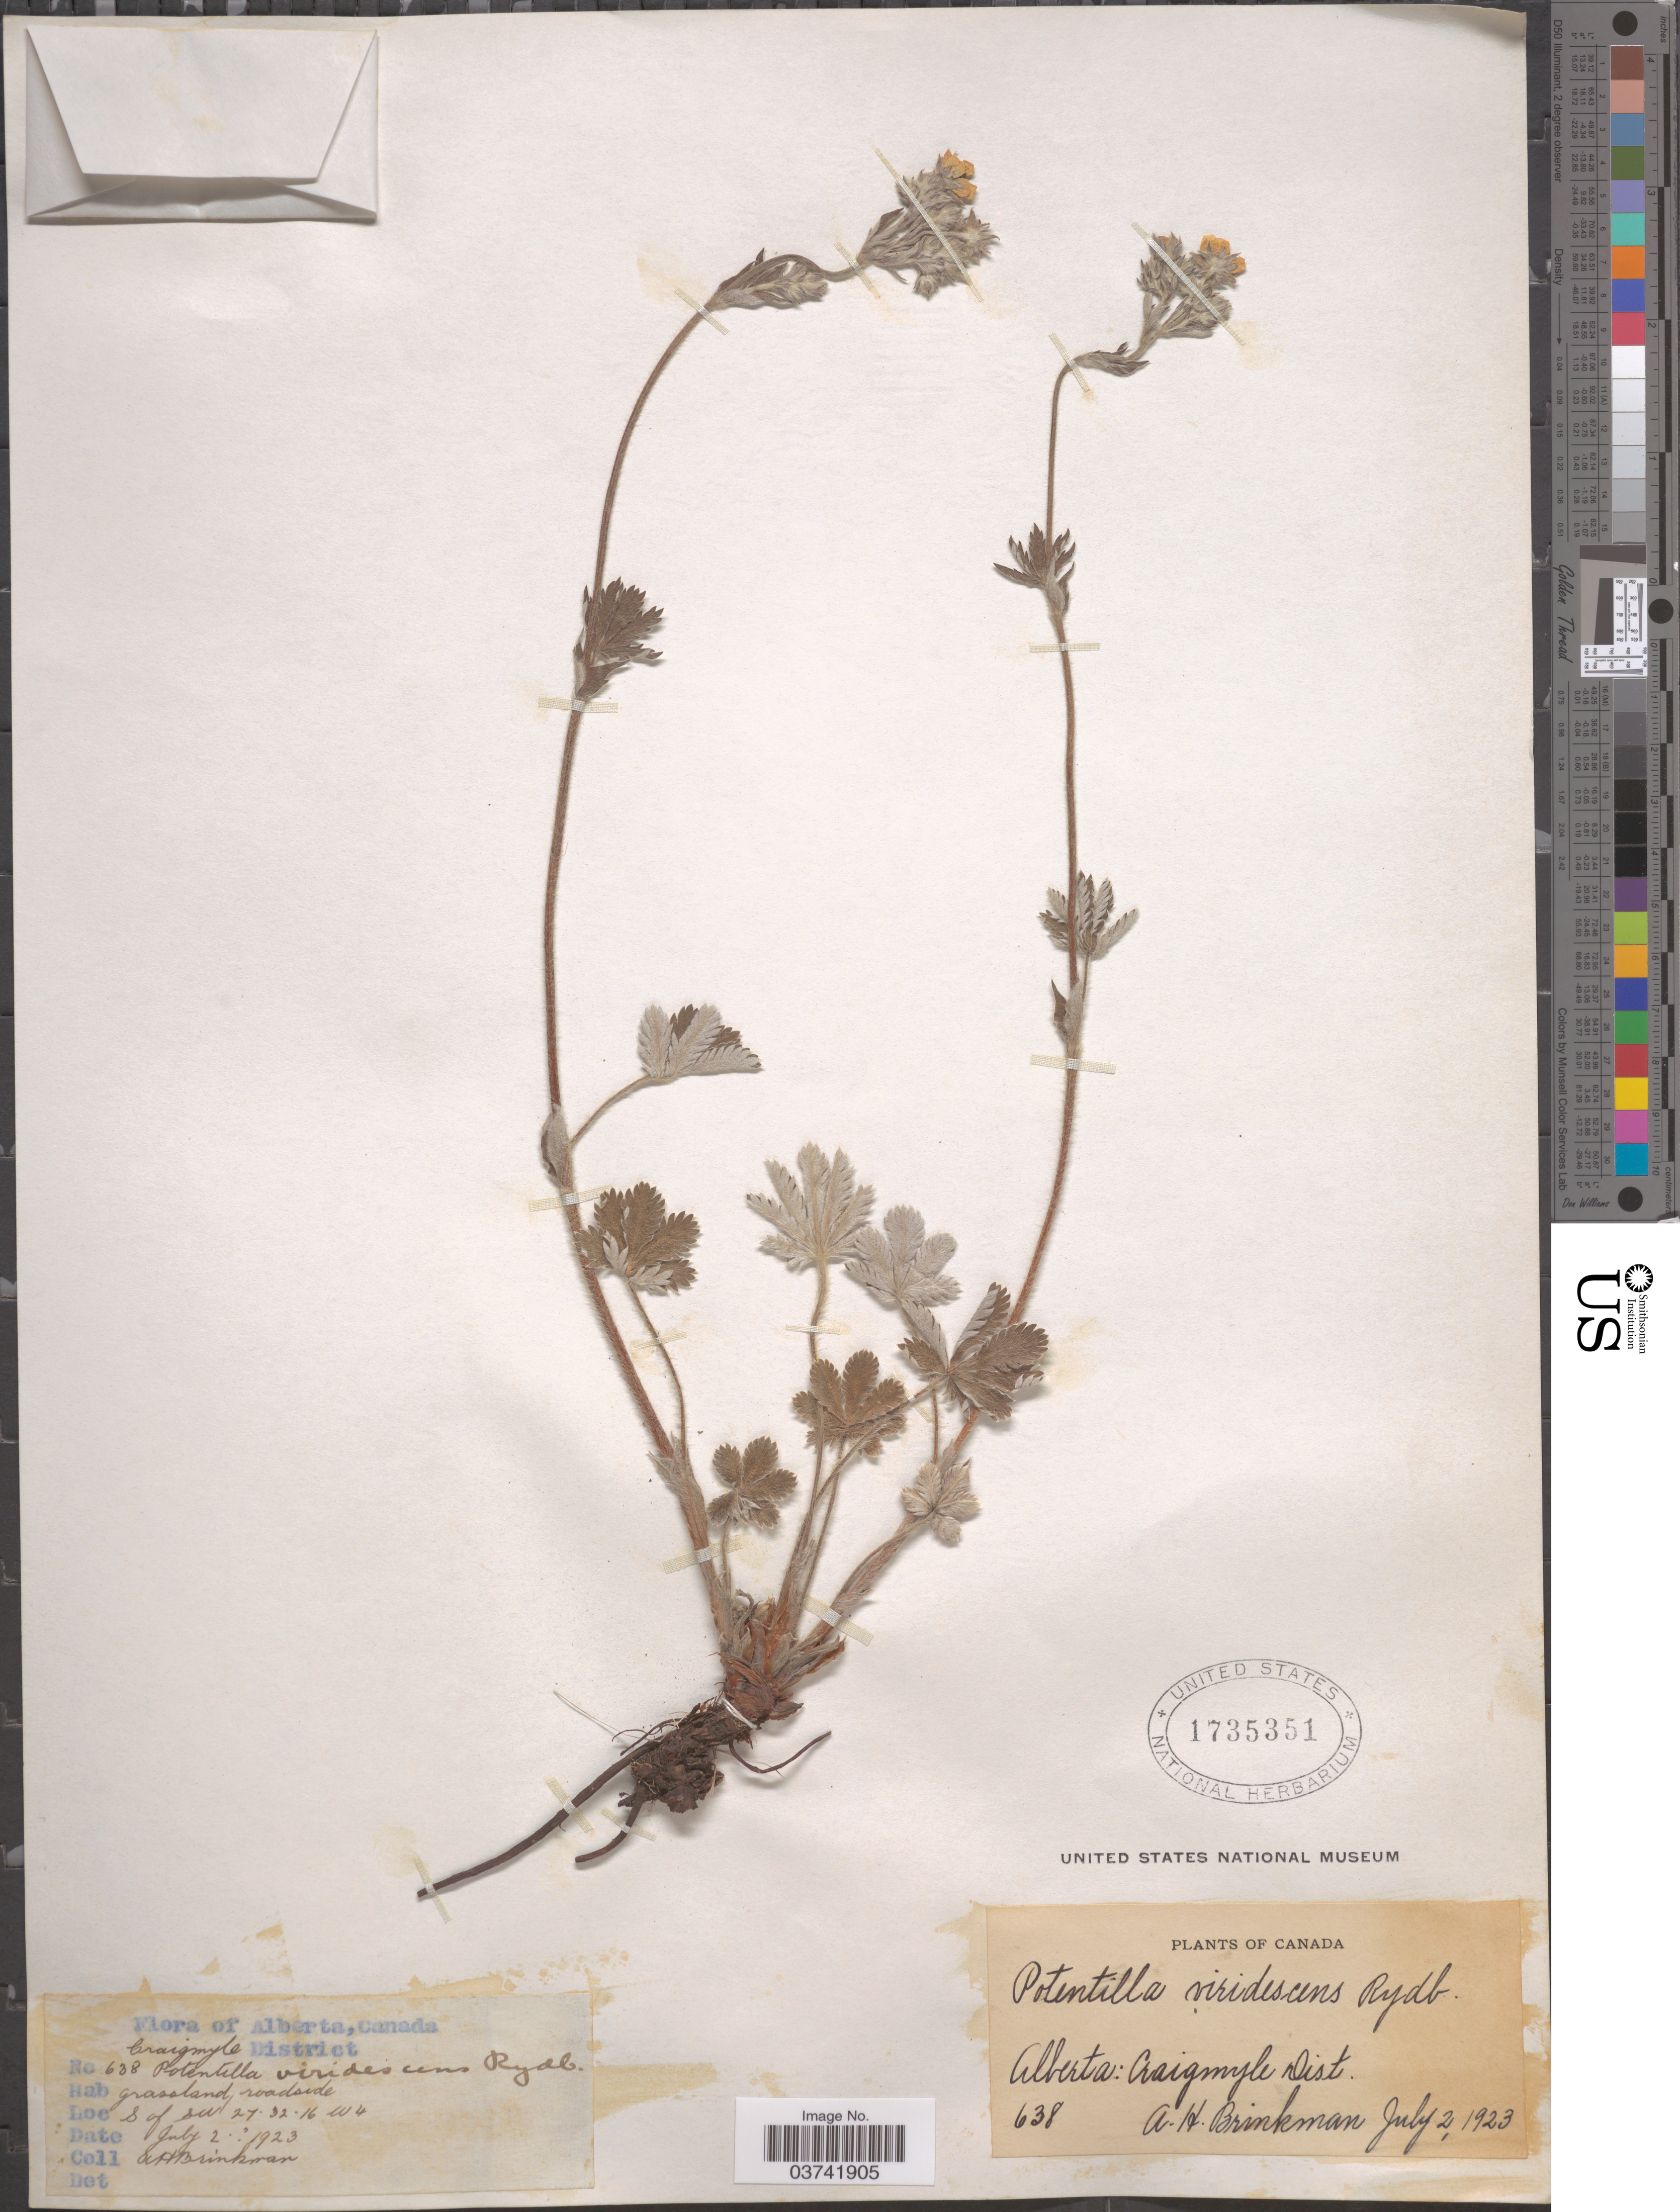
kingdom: Plantae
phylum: Tracheophyta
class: Magnoliopsida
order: Rosales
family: Rosaceae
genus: Potentilla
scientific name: Potentilla viridescens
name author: Rydb.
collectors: A. Brinkman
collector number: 638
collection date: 1923-07-02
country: Canada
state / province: Alberta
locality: Craigmyle Dist. S. of. SW 27.32.16 W 4.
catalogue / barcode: US 1735351